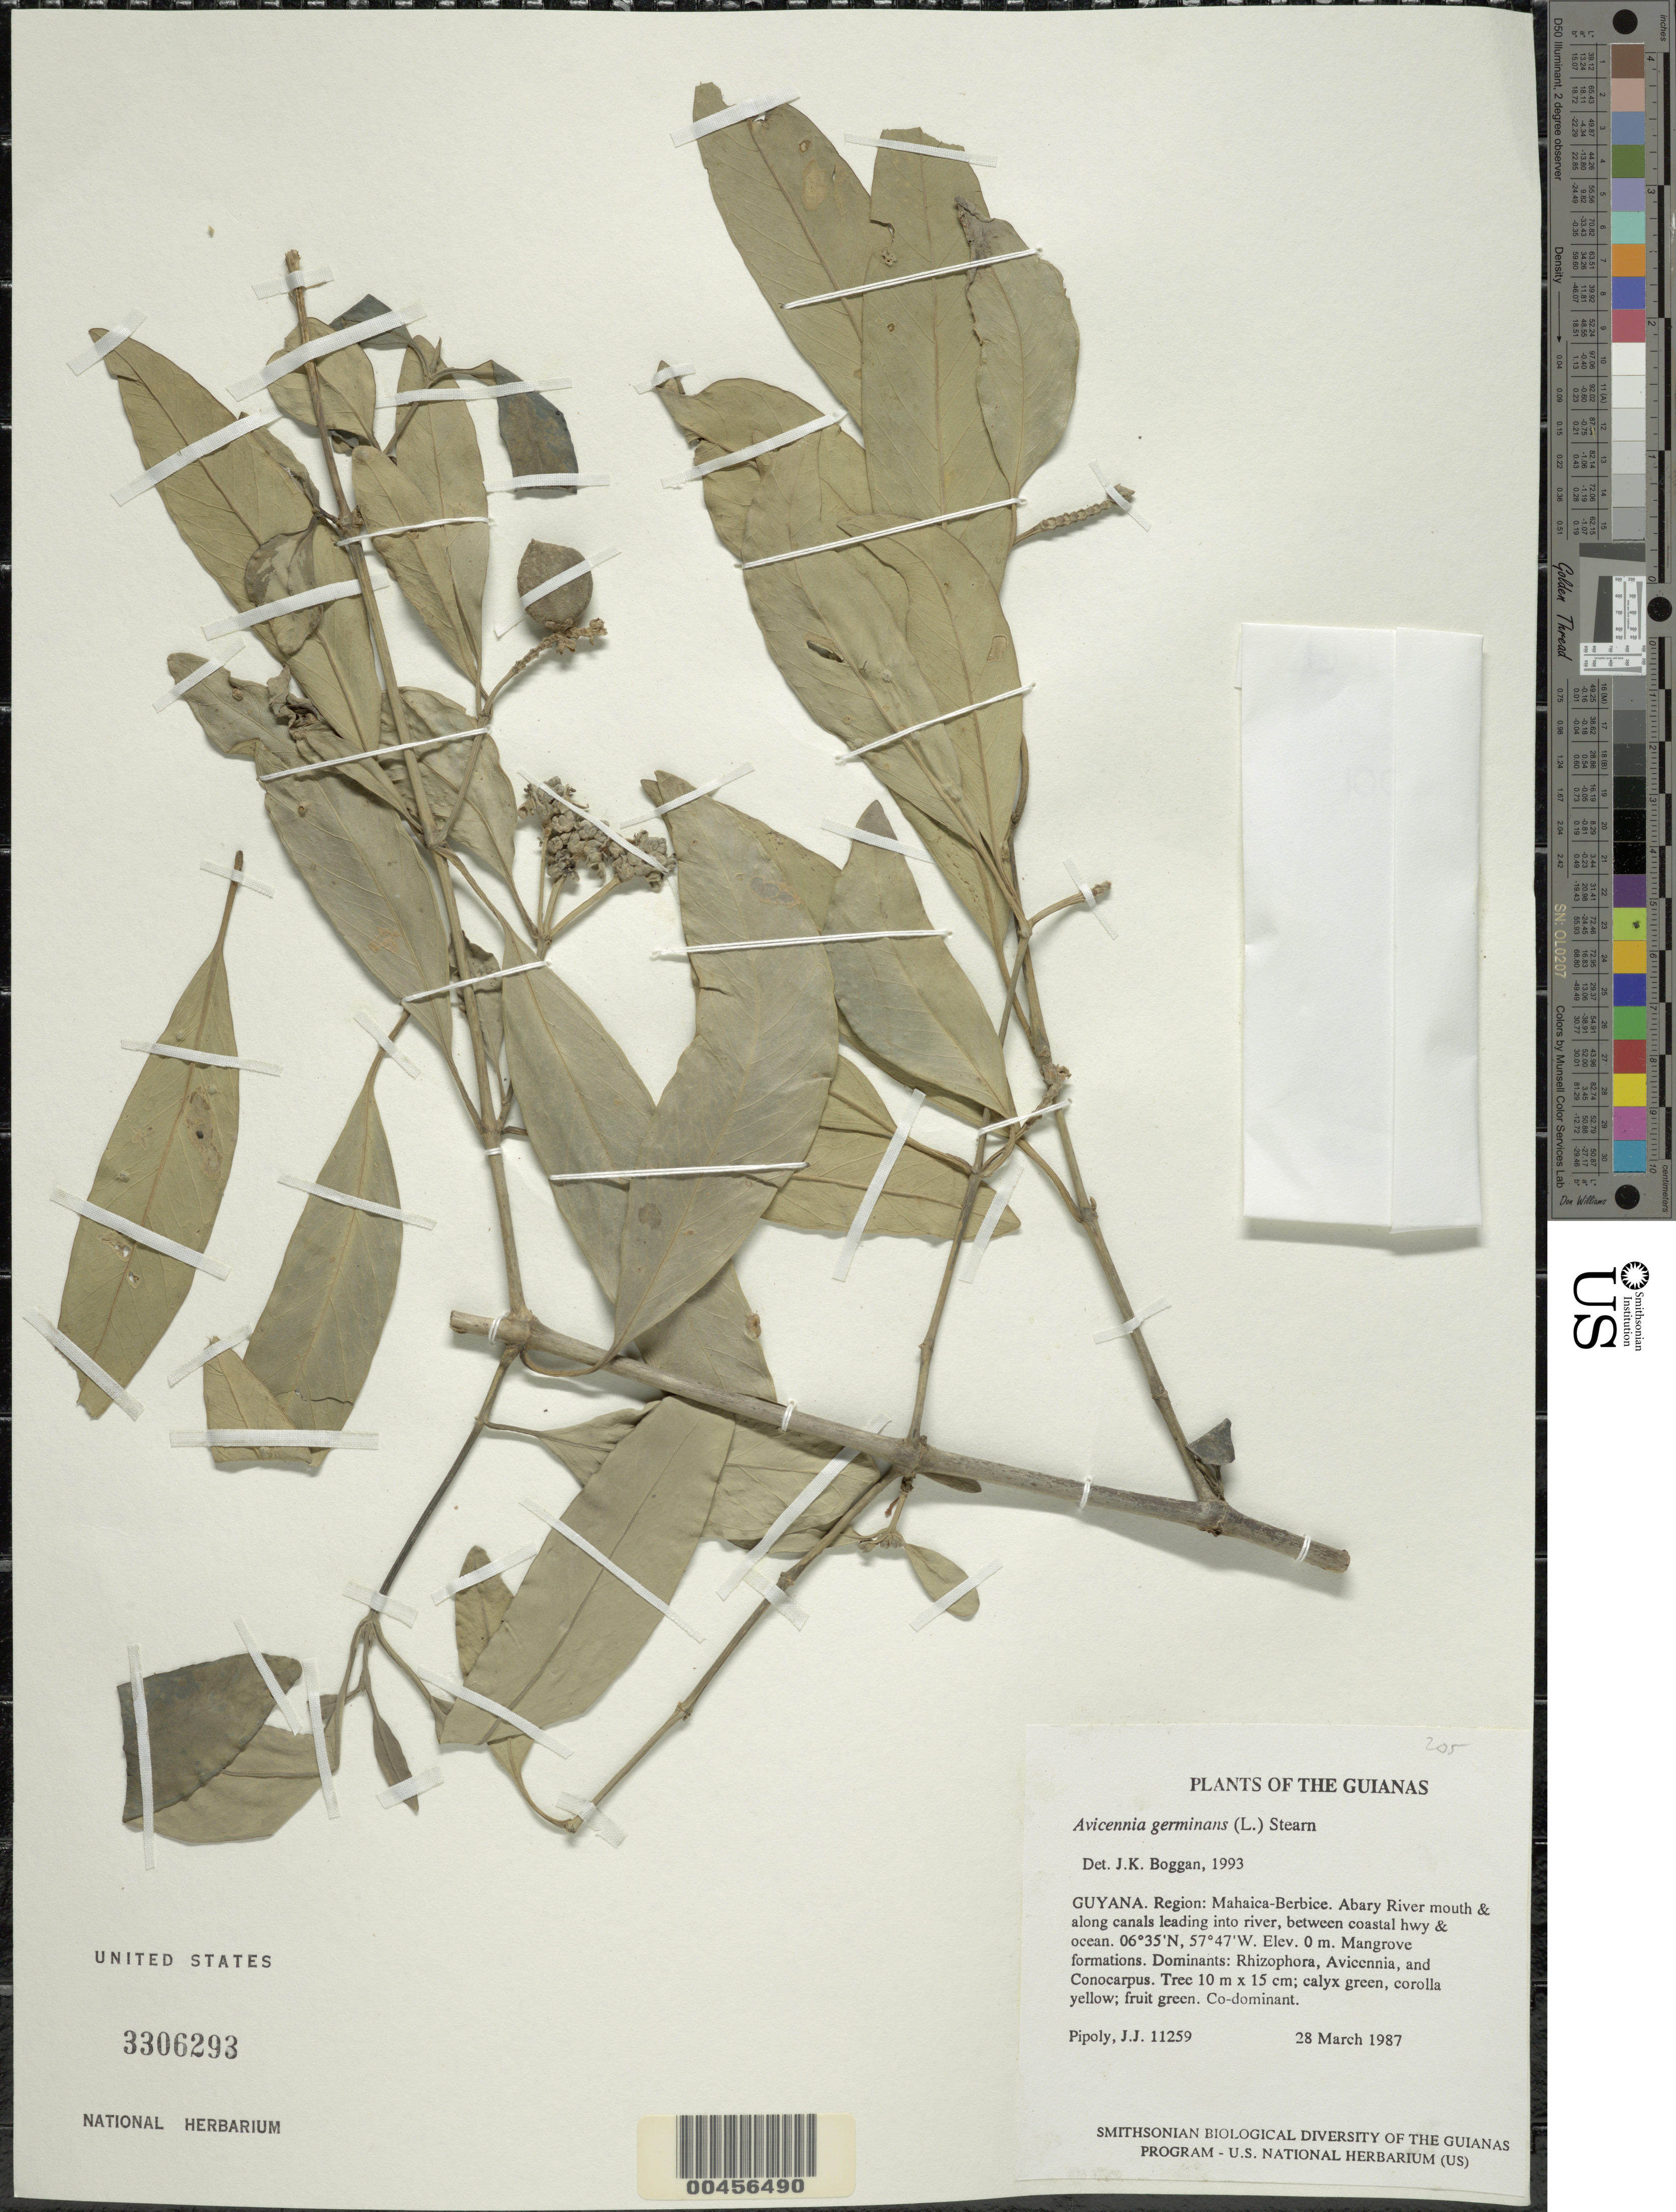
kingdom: Plantae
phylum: Tracheophyta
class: Magnoliopsida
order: Lamiales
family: Acanthaceae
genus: Avicennia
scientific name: Avicennia germinans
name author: (L.) L.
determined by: Boggan, J. K., (US), NMNH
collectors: J. J. Pipoly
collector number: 11259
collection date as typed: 28 March 1987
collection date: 1987-03-28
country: Guyana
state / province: Mahaica-Berbice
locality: Abary River mouth & along canals leading into river, between coastal hwy & ocean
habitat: Mangrove formations. Dominants: Rhizophora, Avicennia, and Conocarpus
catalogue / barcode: US 3306293